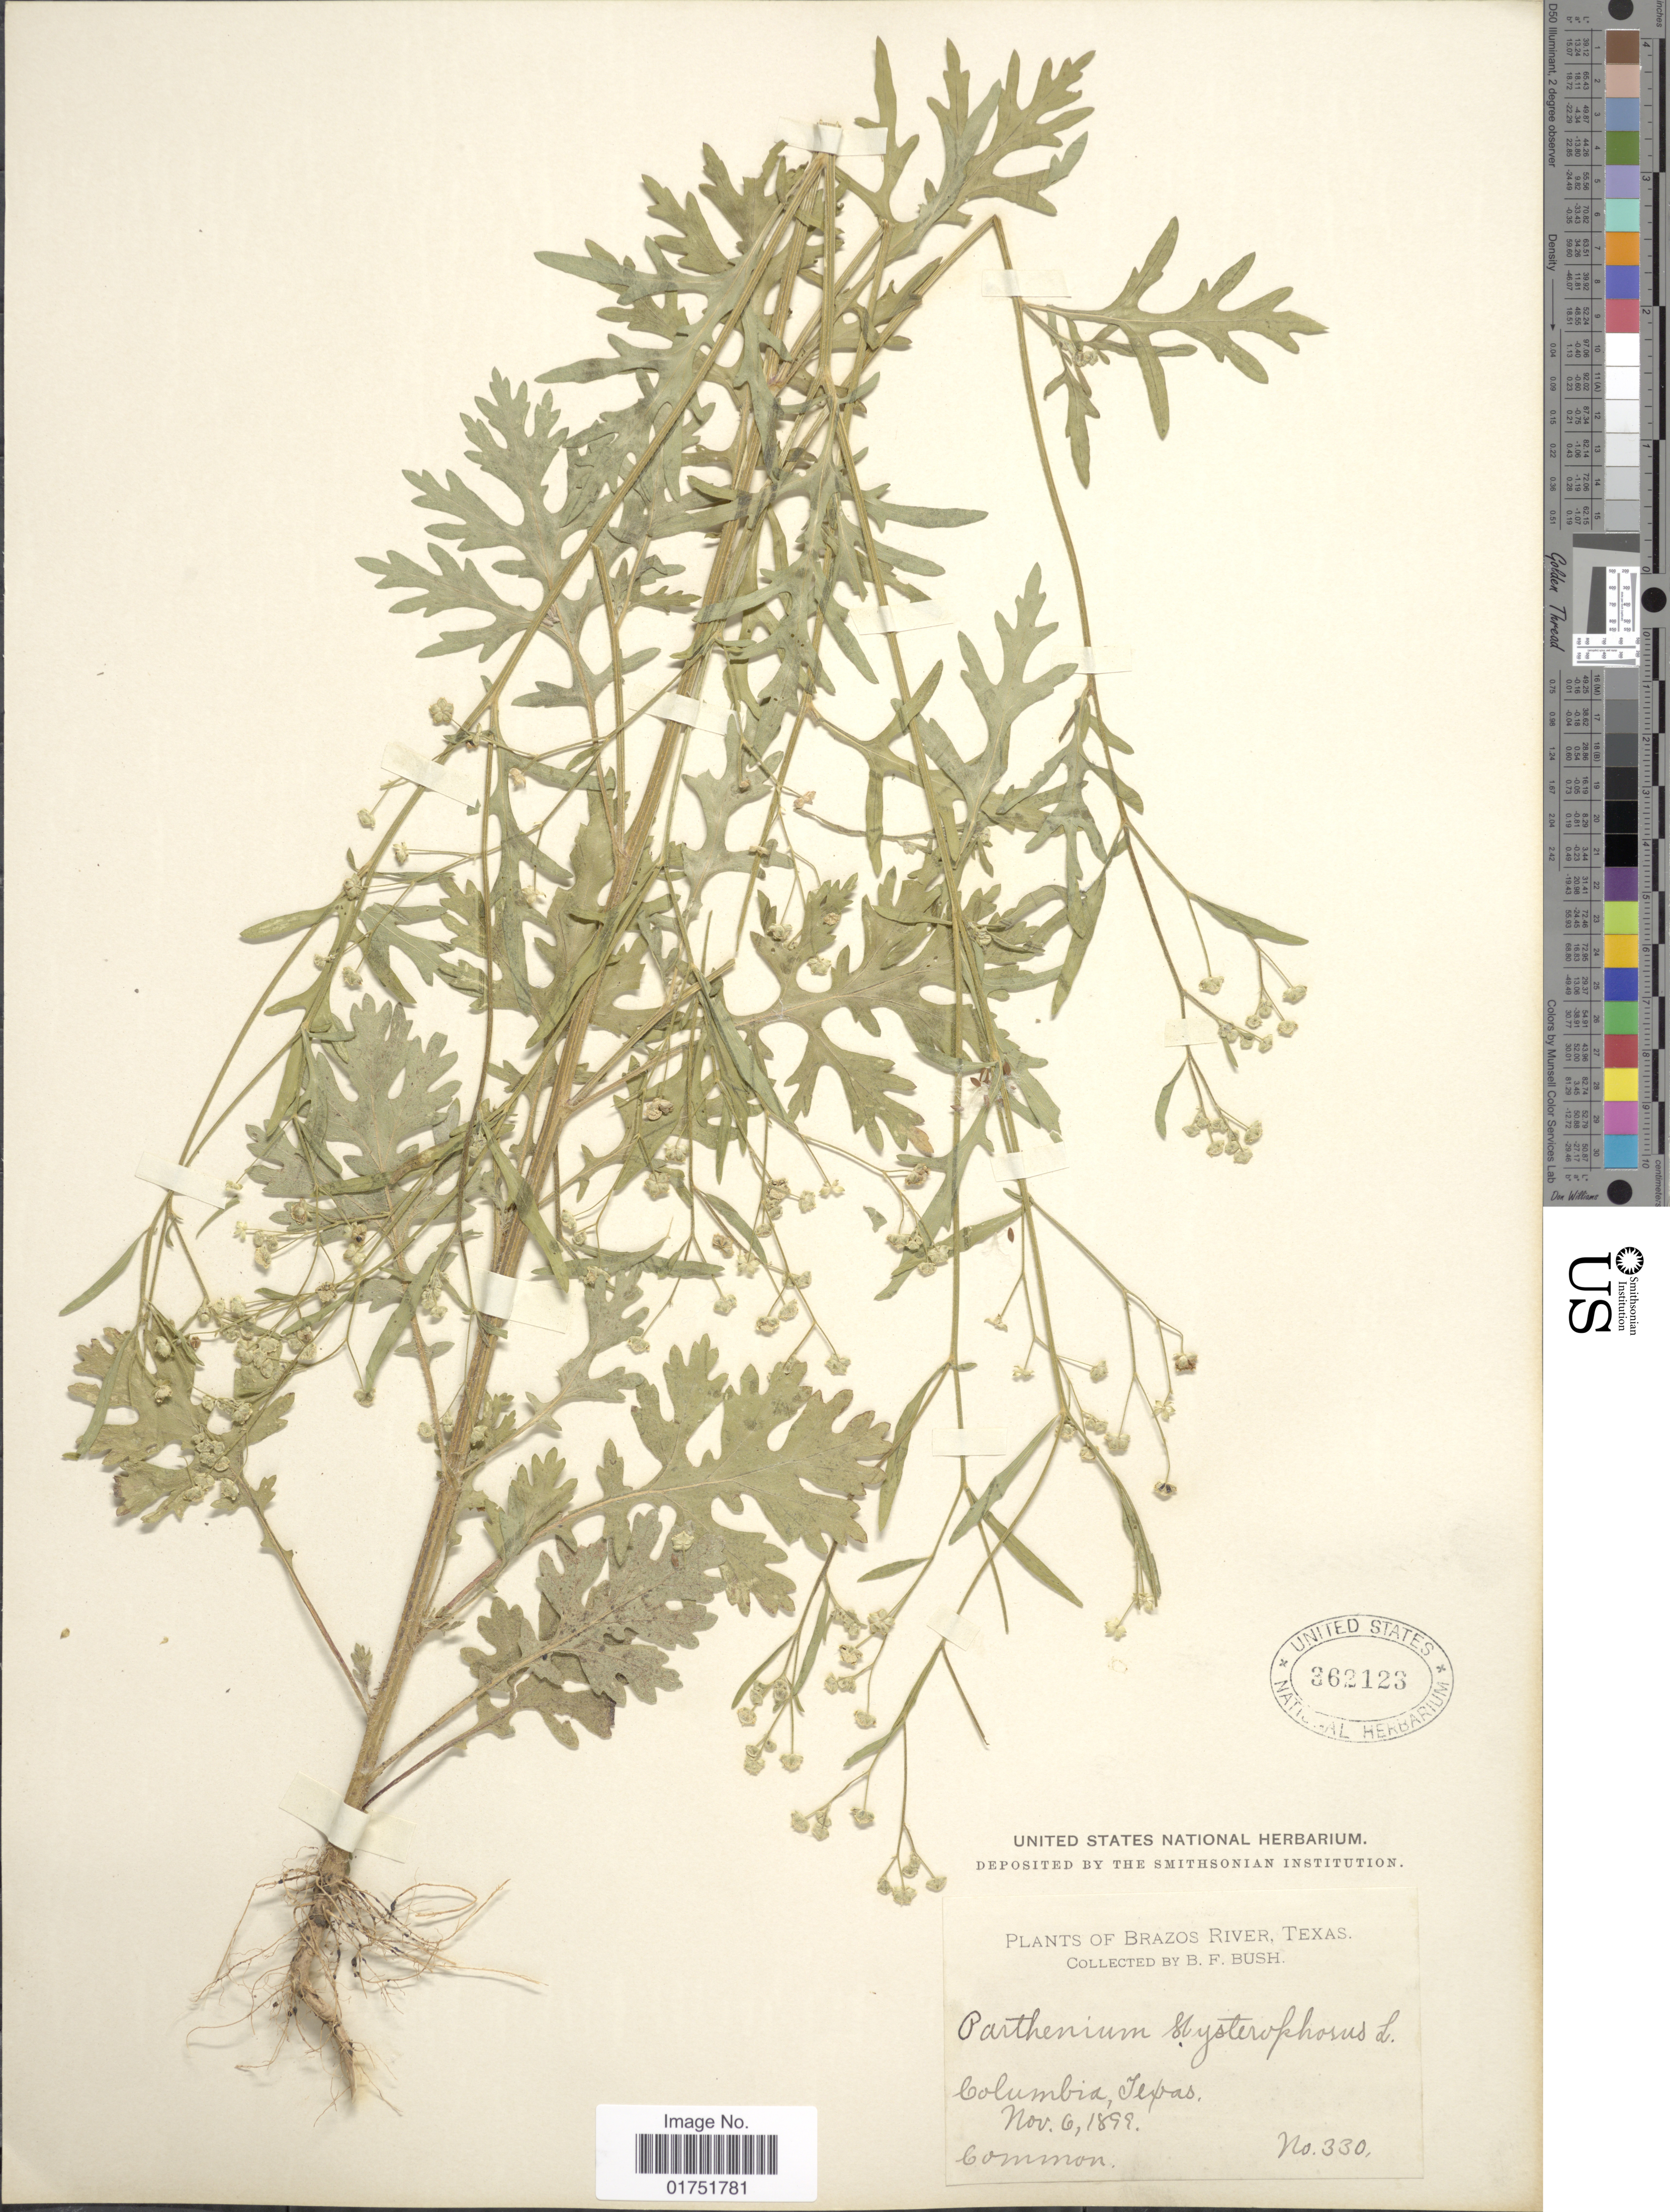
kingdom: Plantae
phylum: Tracheophyta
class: Magnoliopsida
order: Asterales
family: Asteraceae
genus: Parthenium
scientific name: Parthenium hysterophorus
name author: L.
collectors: B. F. Bush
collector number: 330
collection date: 1899-11-06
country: United States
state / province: Texas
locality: Brazos River, Columbia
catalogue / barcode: US 362123